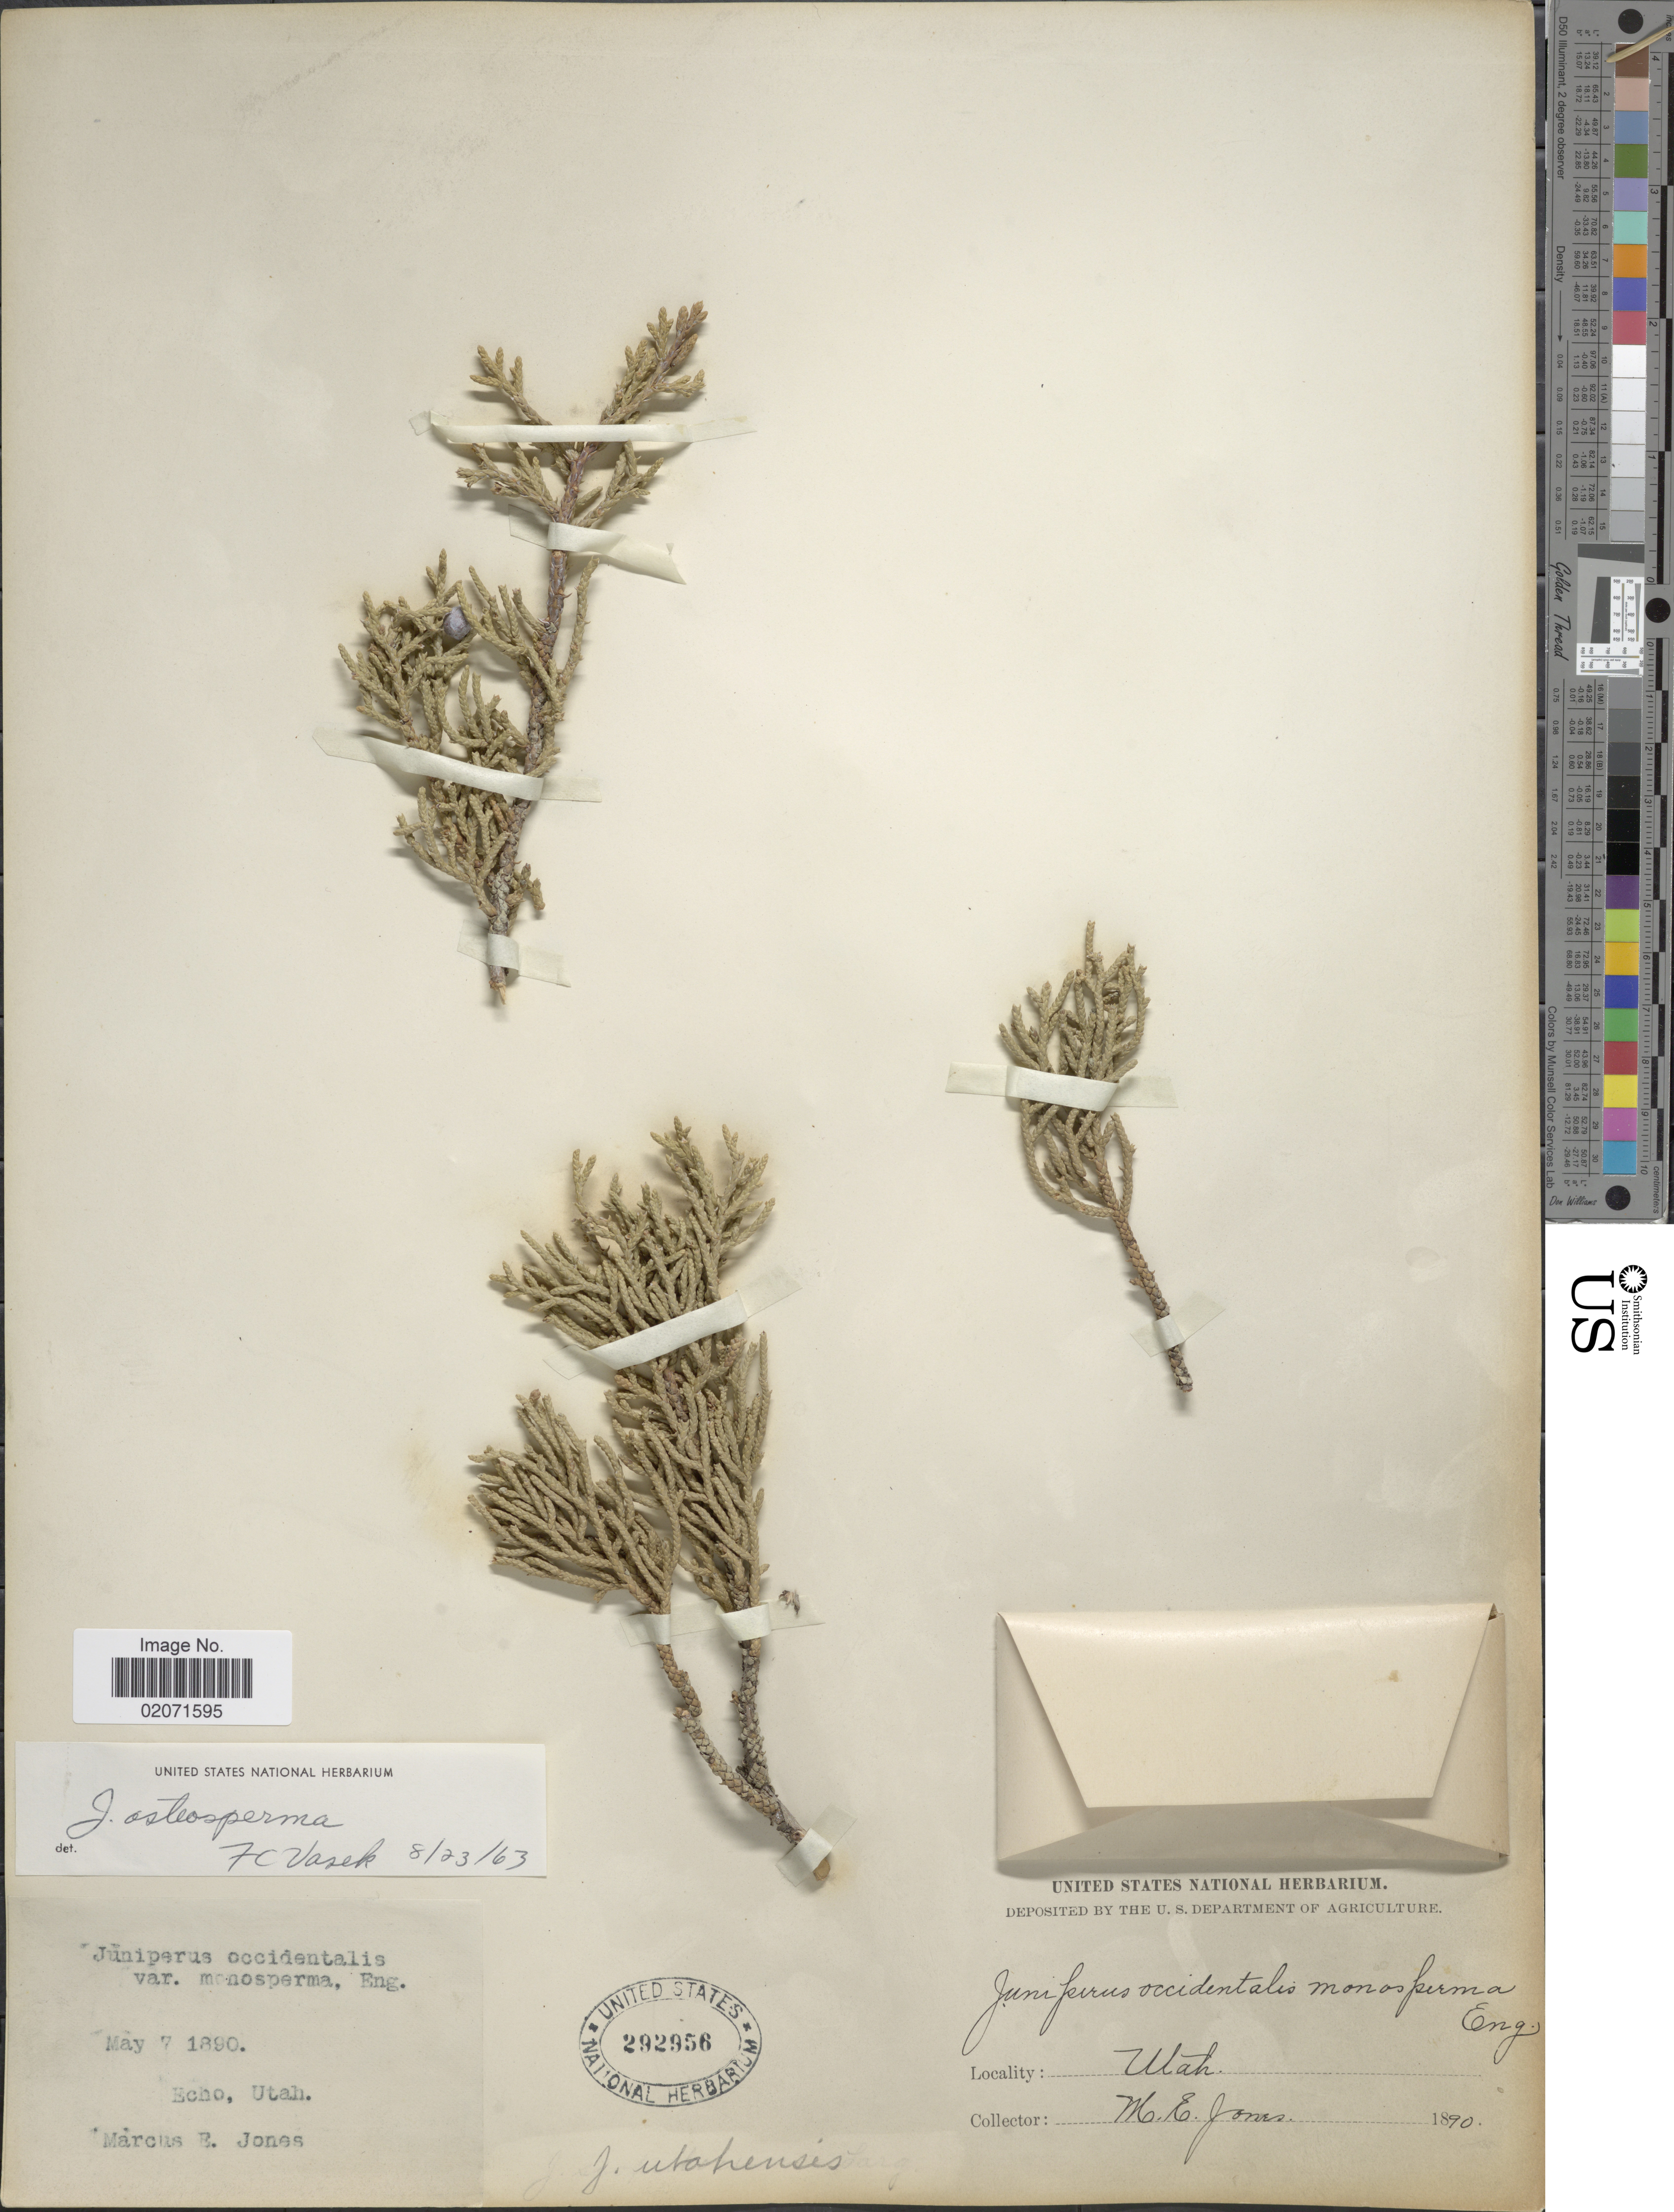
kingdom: Plantae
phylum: Tracheophyta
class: Pinopsida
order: Pinales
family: Cupressaceae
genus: Juniperus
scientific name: Juniperus osteosperma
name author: (Torr.) Little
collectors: M. E. Jones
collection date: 1980-05-07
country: United States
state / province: Utah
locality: Echo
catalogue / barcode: US 292956